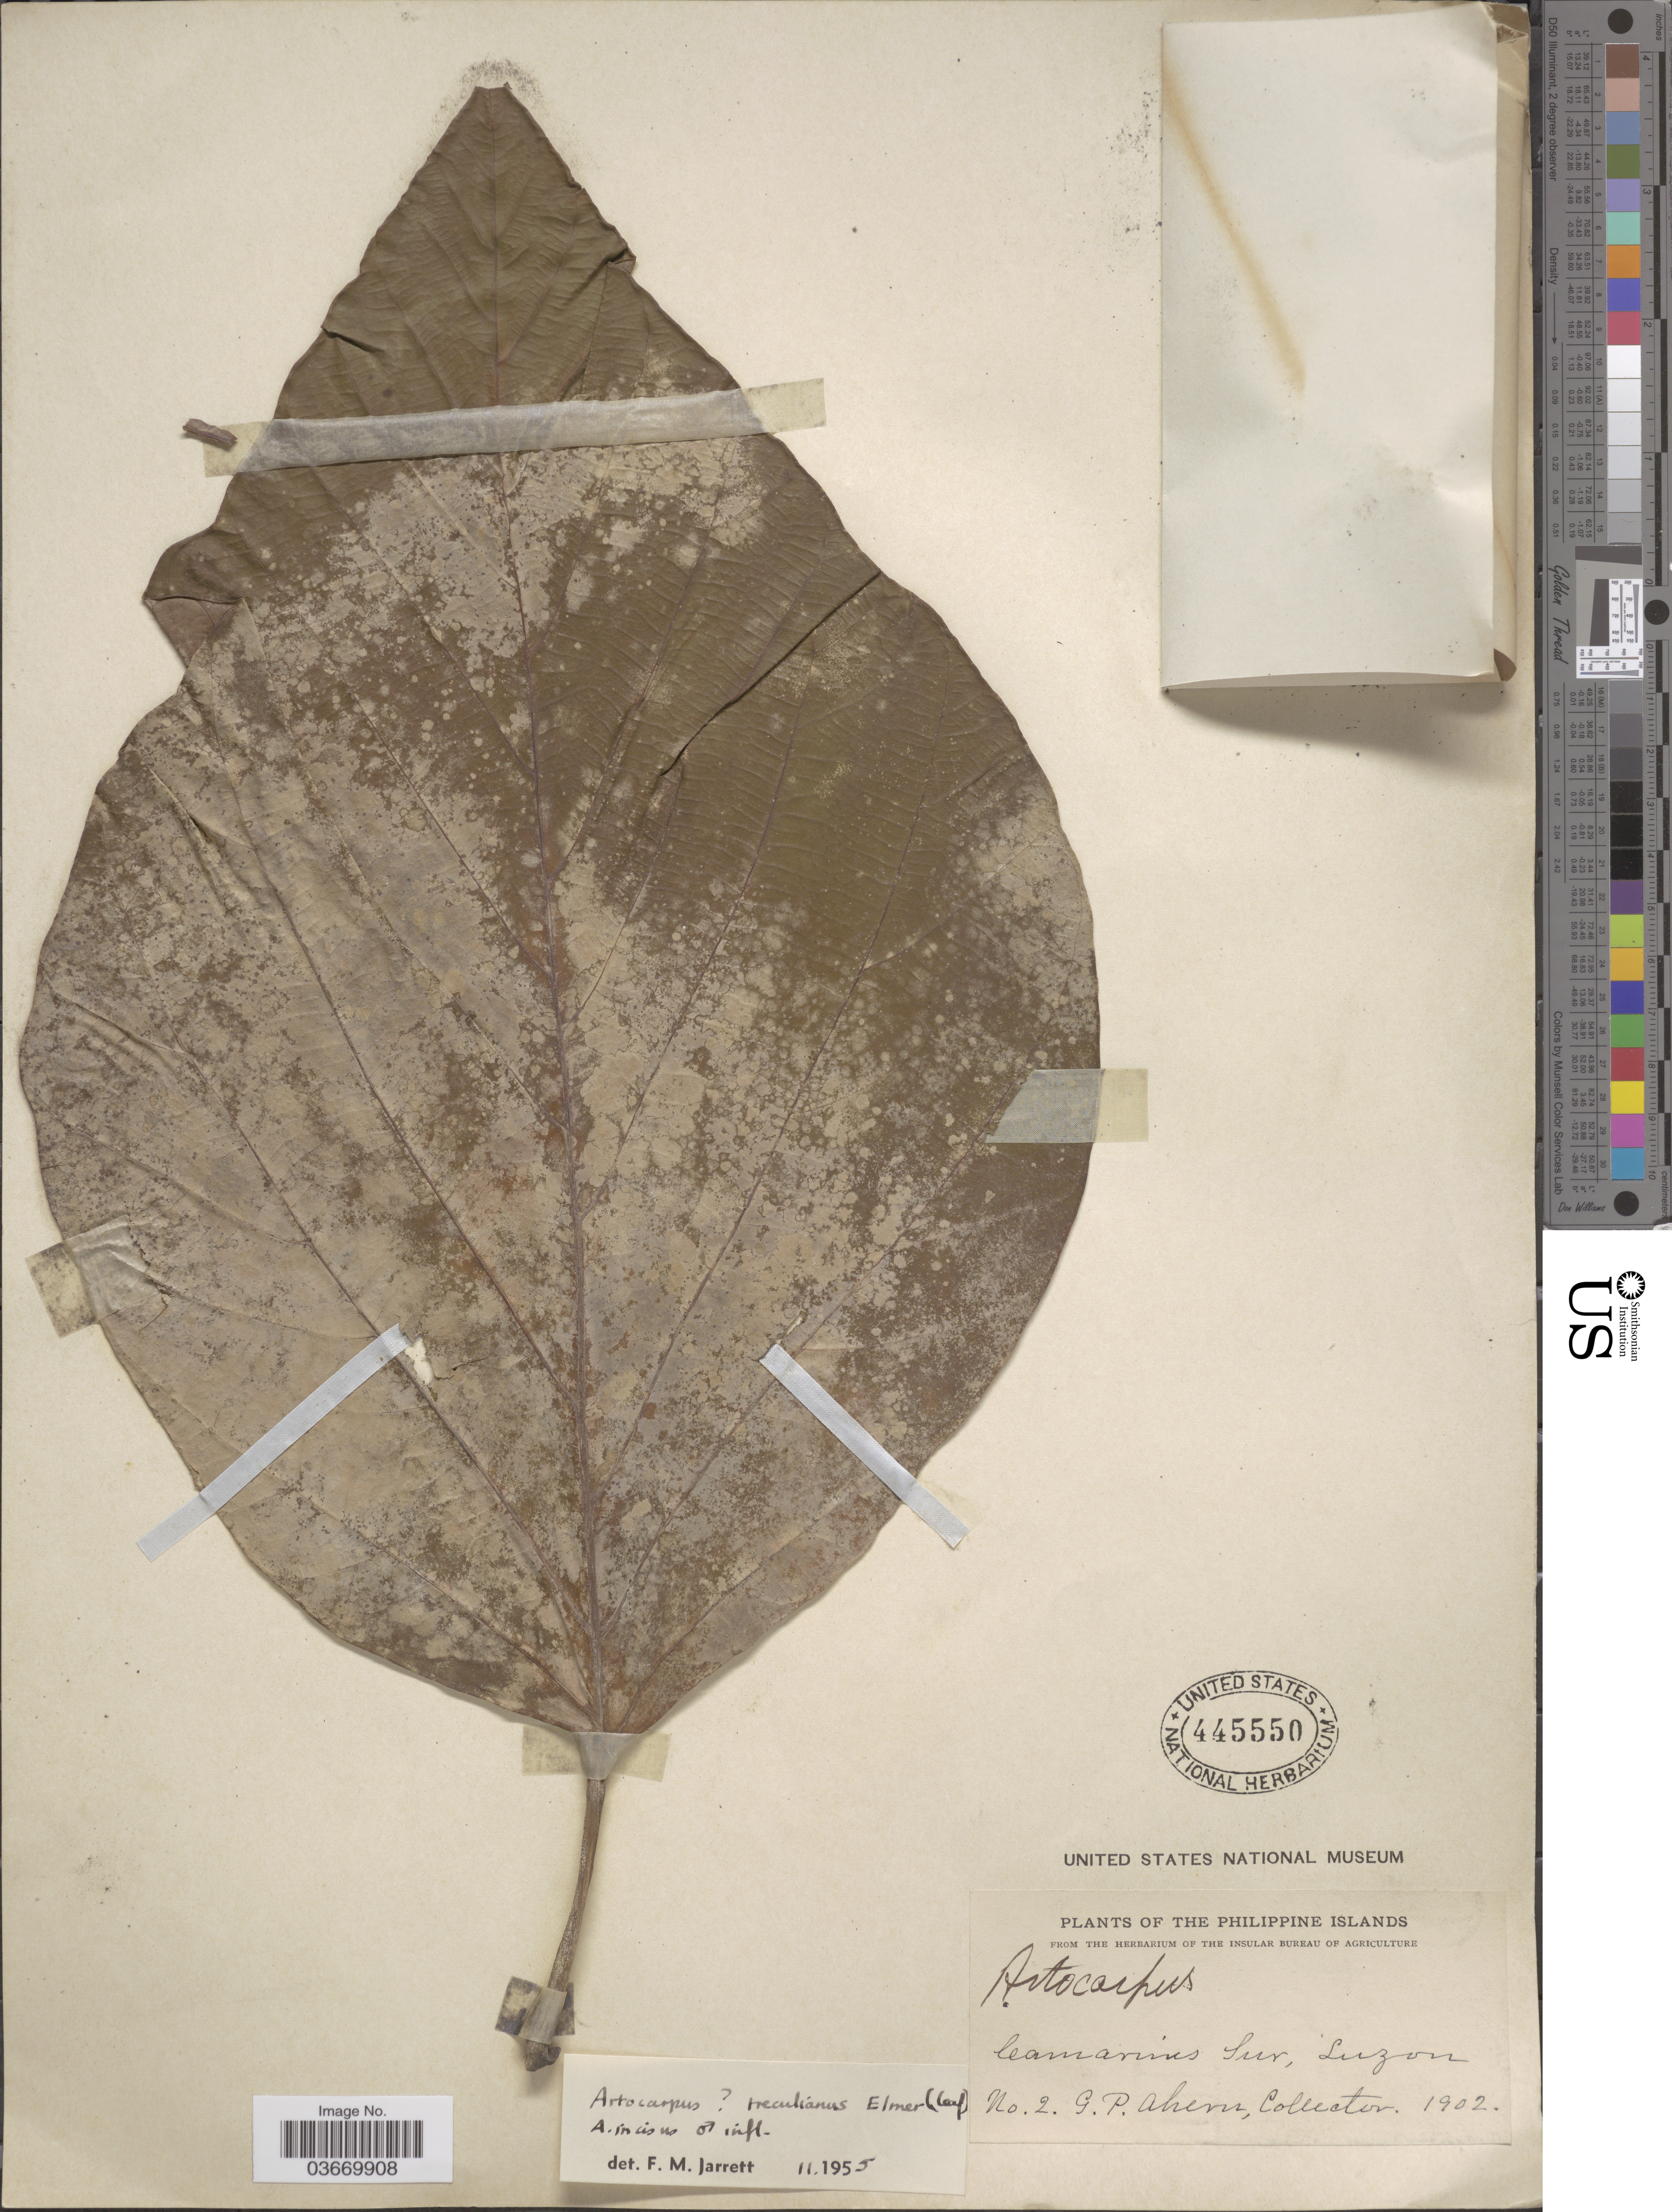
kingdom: Plantae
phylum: Tracheophyta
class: Magnoliopsida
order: Rosales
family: Moraceae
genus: Artocarpus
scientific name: Artocarpus treculianus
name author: Elmer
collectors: G. Ahern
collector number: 2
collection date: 1902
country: Philippines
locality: The Philippine Islands. Camarines Sur, Luzon.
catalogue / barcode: US 445550